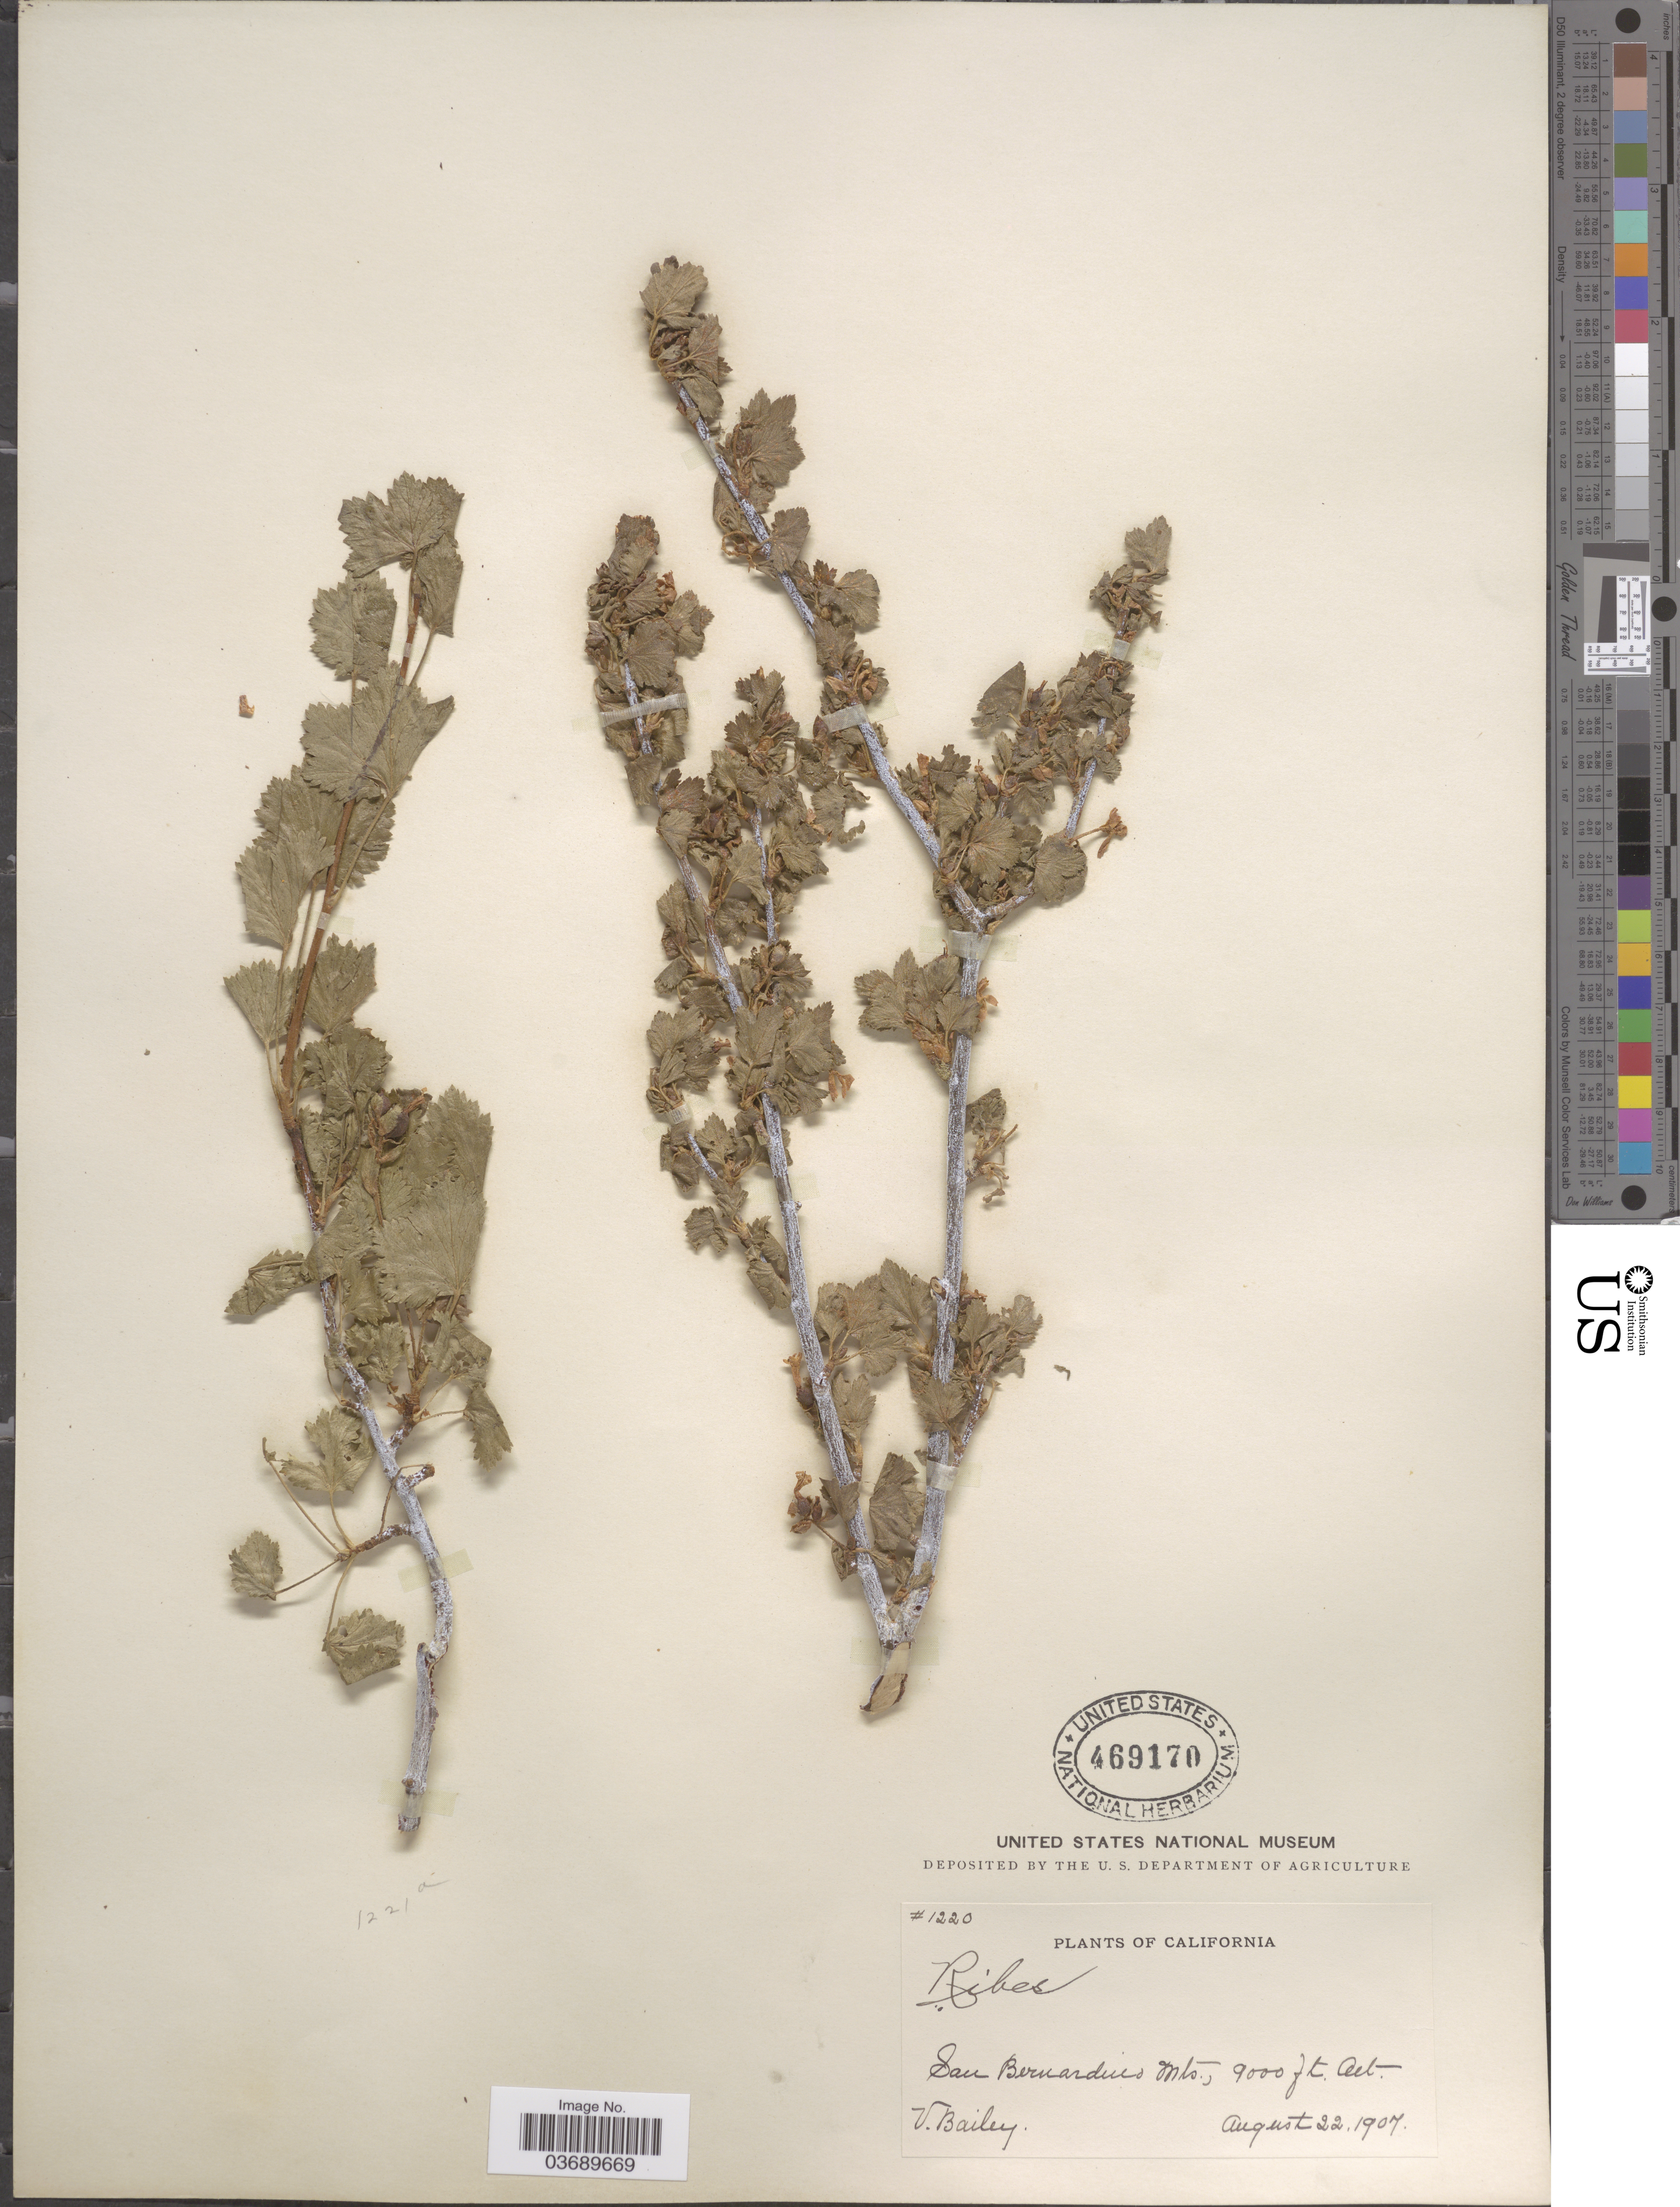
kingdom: Plantae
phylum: Tracheophyta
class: Magnoliopsida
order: Saxifragales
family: Grossulariaceae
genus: Ribes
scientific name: Ribes sp.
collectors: V. L. Bailey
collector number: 1220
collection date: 1907-08-22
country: United States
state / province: California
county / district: San Bernardino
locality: San Bernardino Mts.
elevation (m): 2743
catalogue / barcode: US 469170